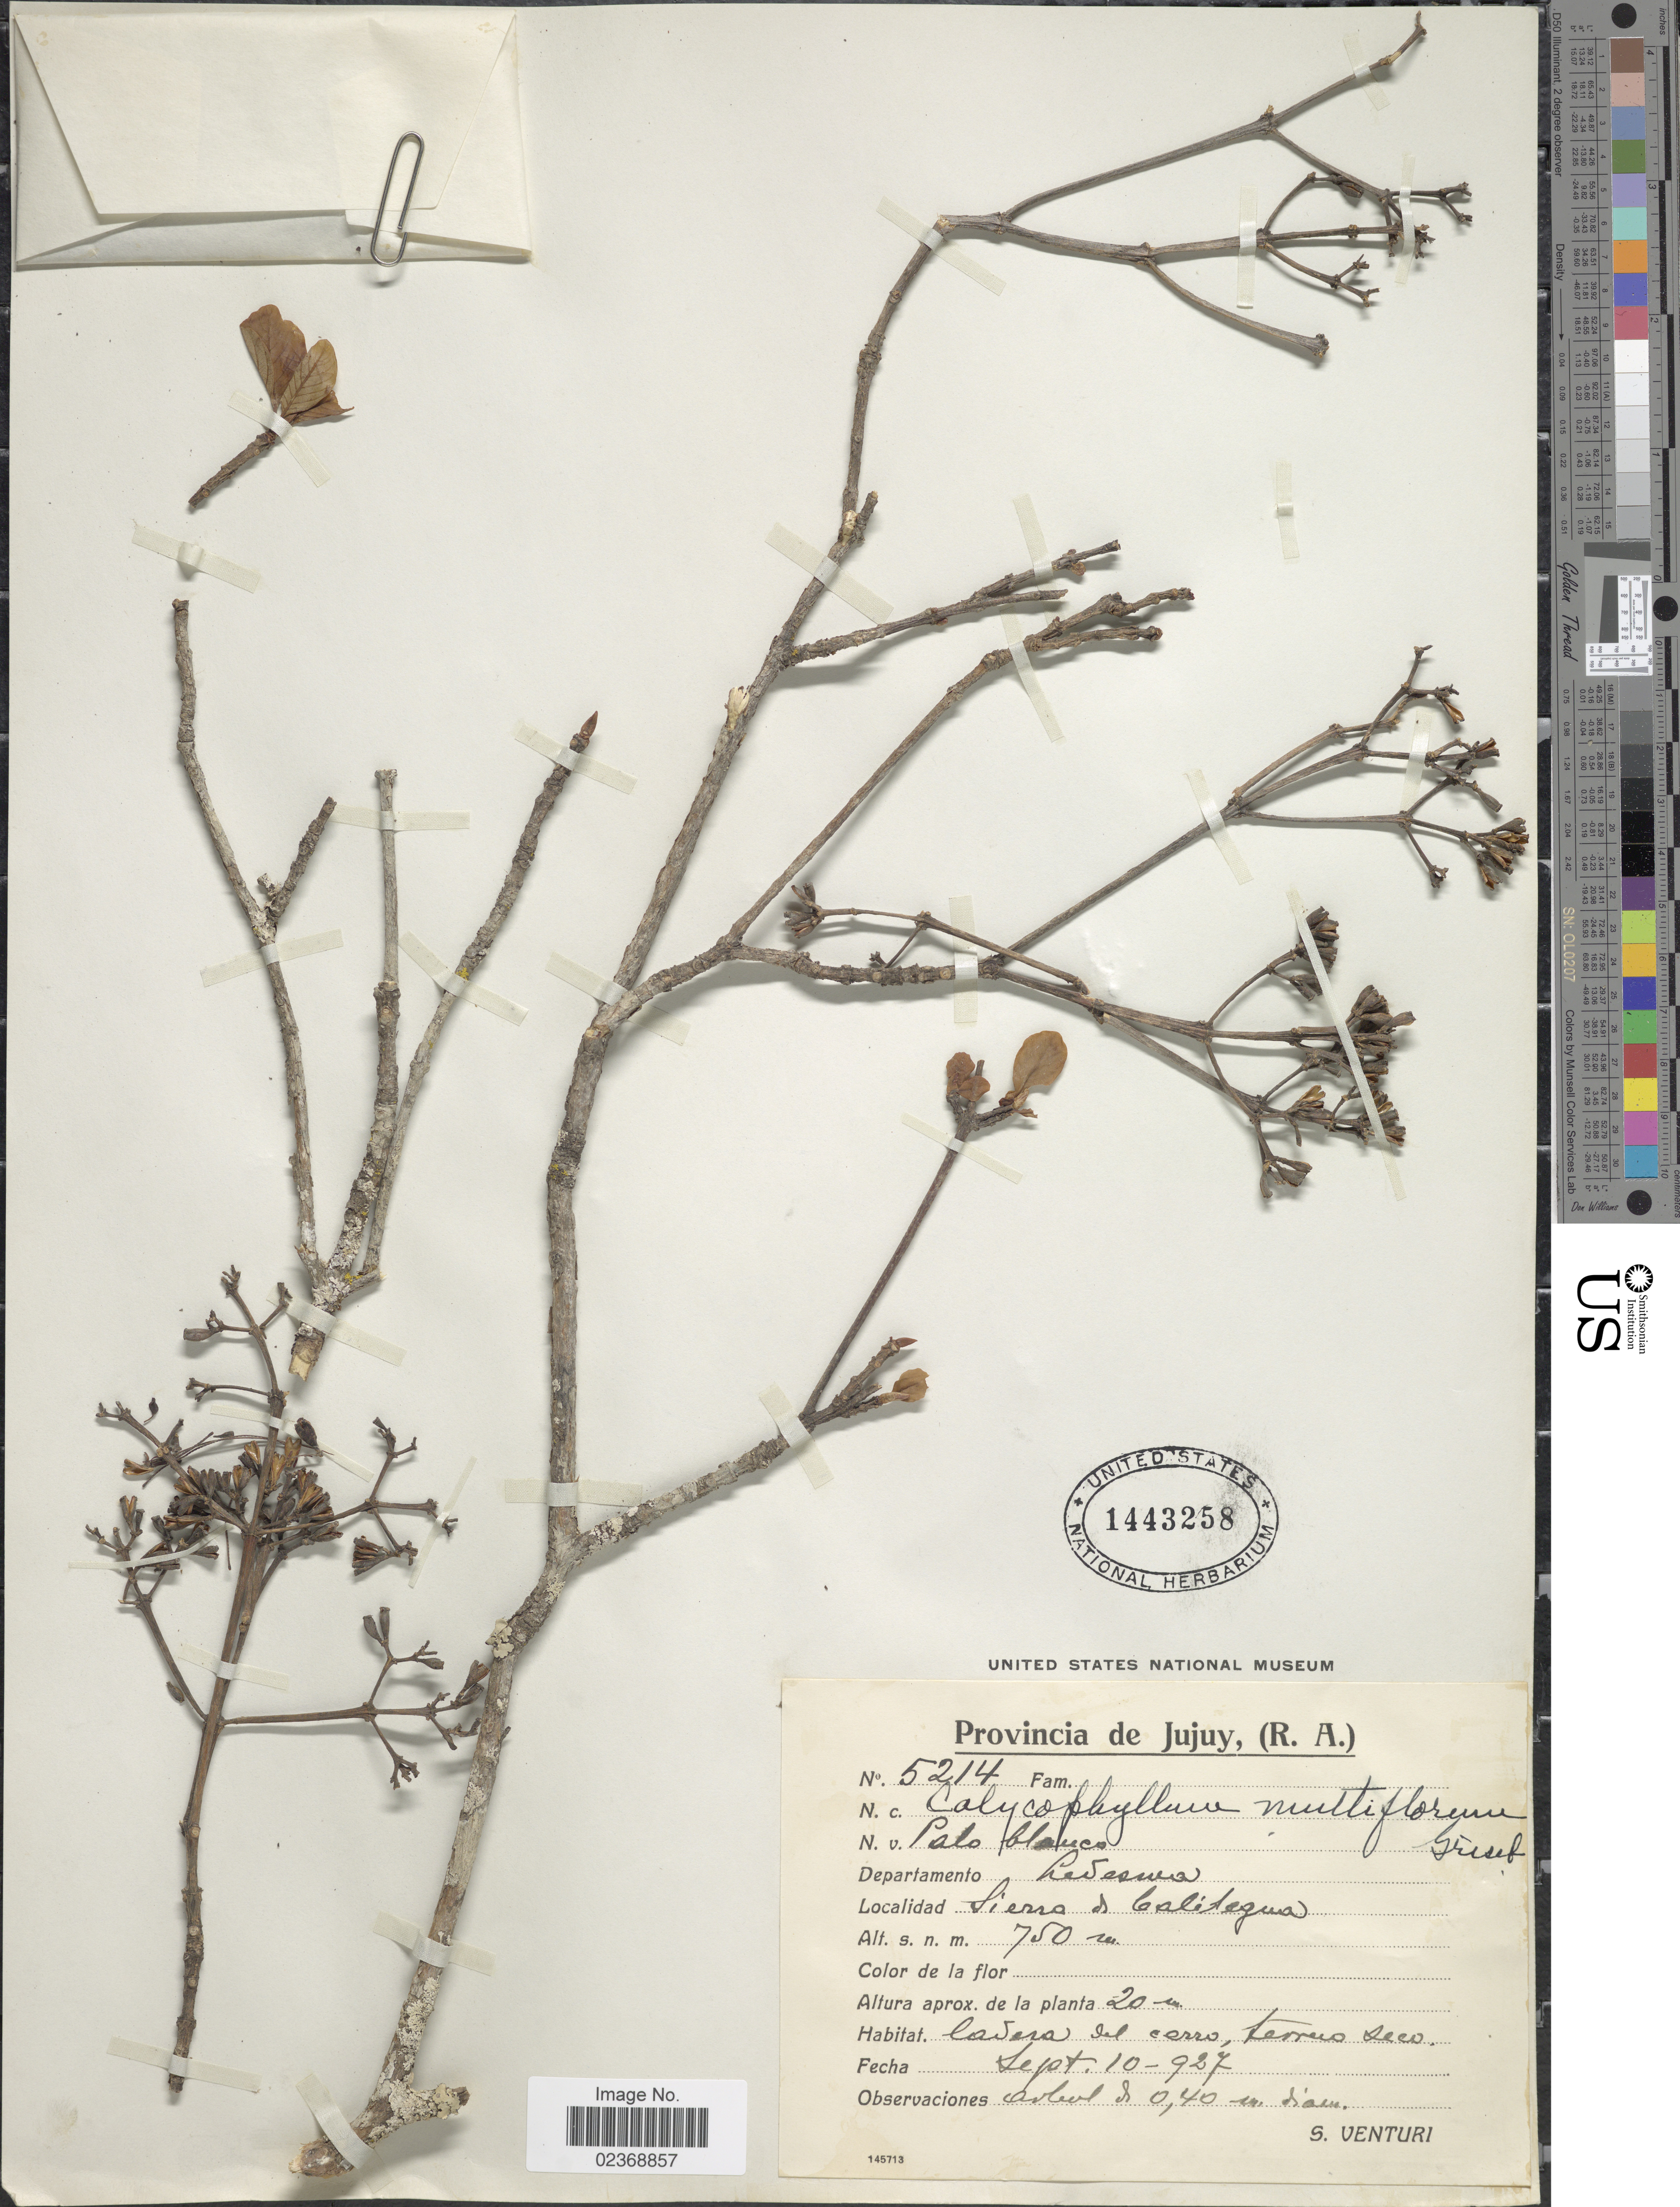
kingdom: Plantae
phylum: Tracheophyta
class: Magnoliopsida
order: Gentianales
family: Rubiaceae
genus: Calycophyllum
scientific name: Calycophyllum multiflorum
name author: Griseb.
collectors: S. Venturi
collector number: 5214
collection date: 1927-09-10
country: Argentina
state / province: Jujuy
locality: Provincia de Jujuy, (R.A.). Departamento Ledesma. Sierra de Calilegua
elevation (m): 750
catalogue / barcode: US 1443258